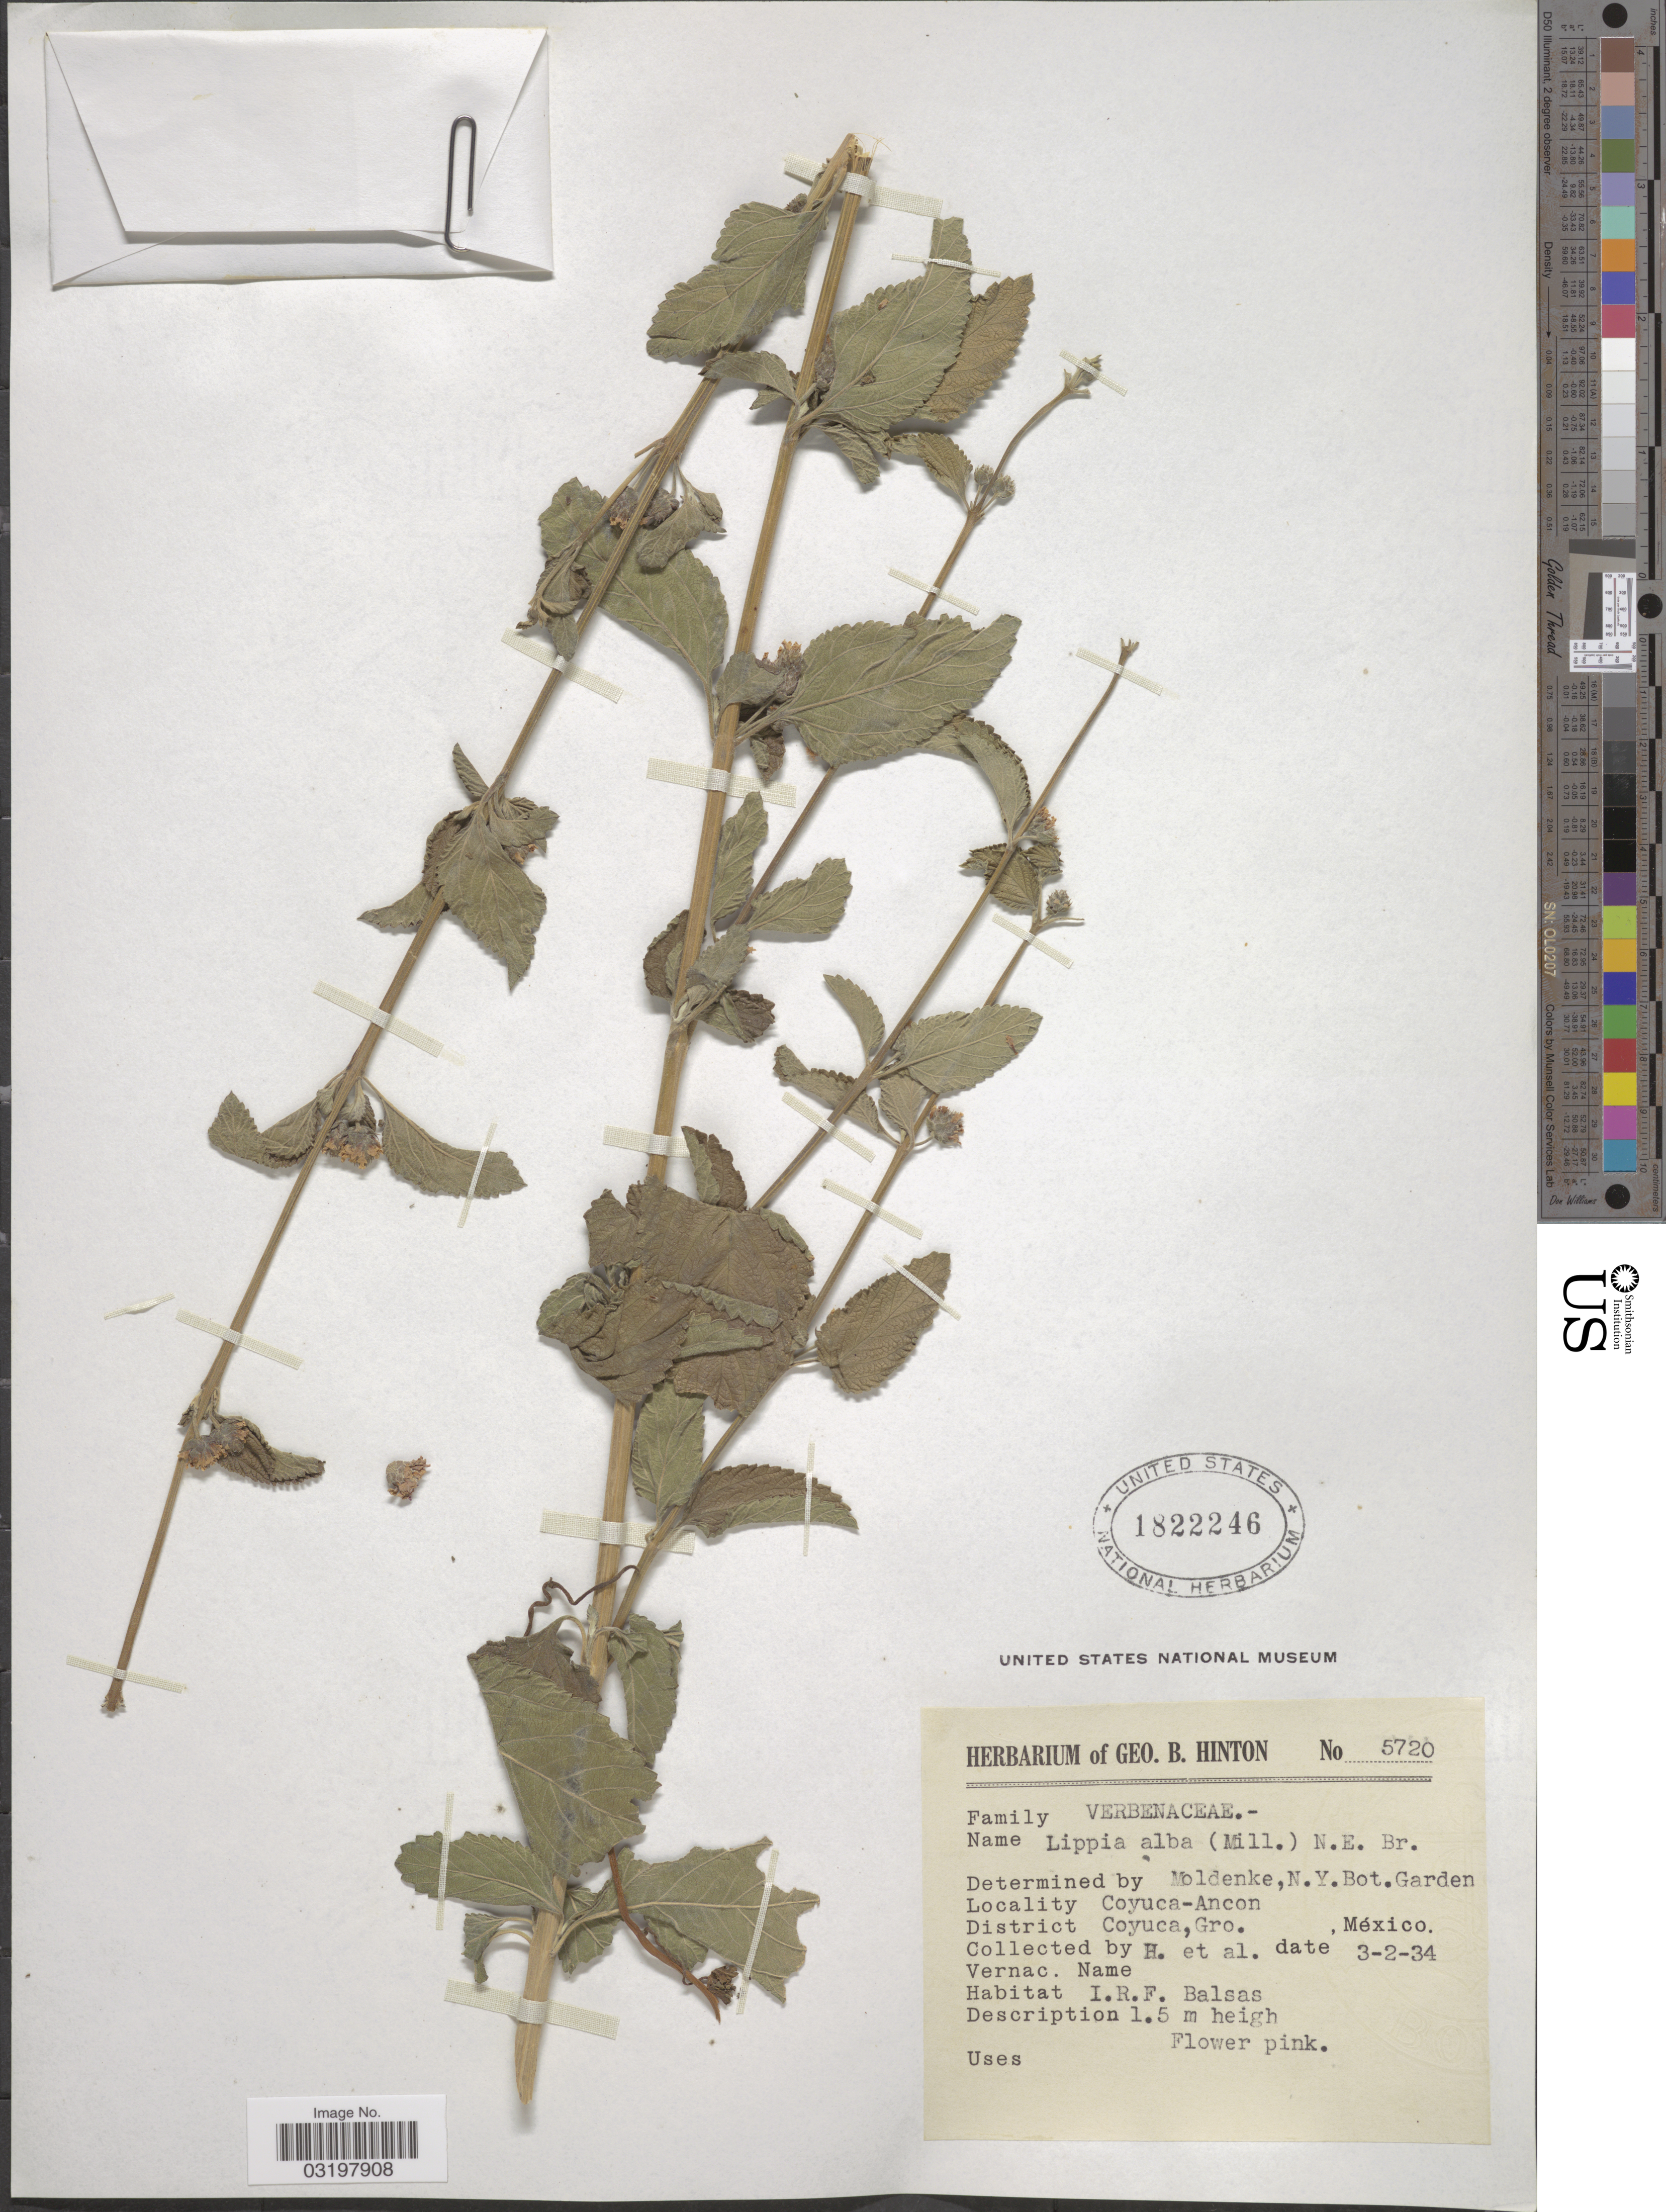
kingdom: Plantae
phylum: Tracheophyta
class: Magnoliopsida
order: Lamiales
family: Verbenaceae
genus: Lippia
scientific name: Lippia alba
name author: (Mill.) N.E. Br. ex Britton & P. Wilson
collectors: G. B. Hinton & et al.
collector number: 5720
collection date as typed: Transcribed d/m/y: 3/2/34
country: Mexico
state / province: Guerrero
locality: Coyuca-Ancon. District Coyuca, Gro.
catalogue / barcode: US 1822246